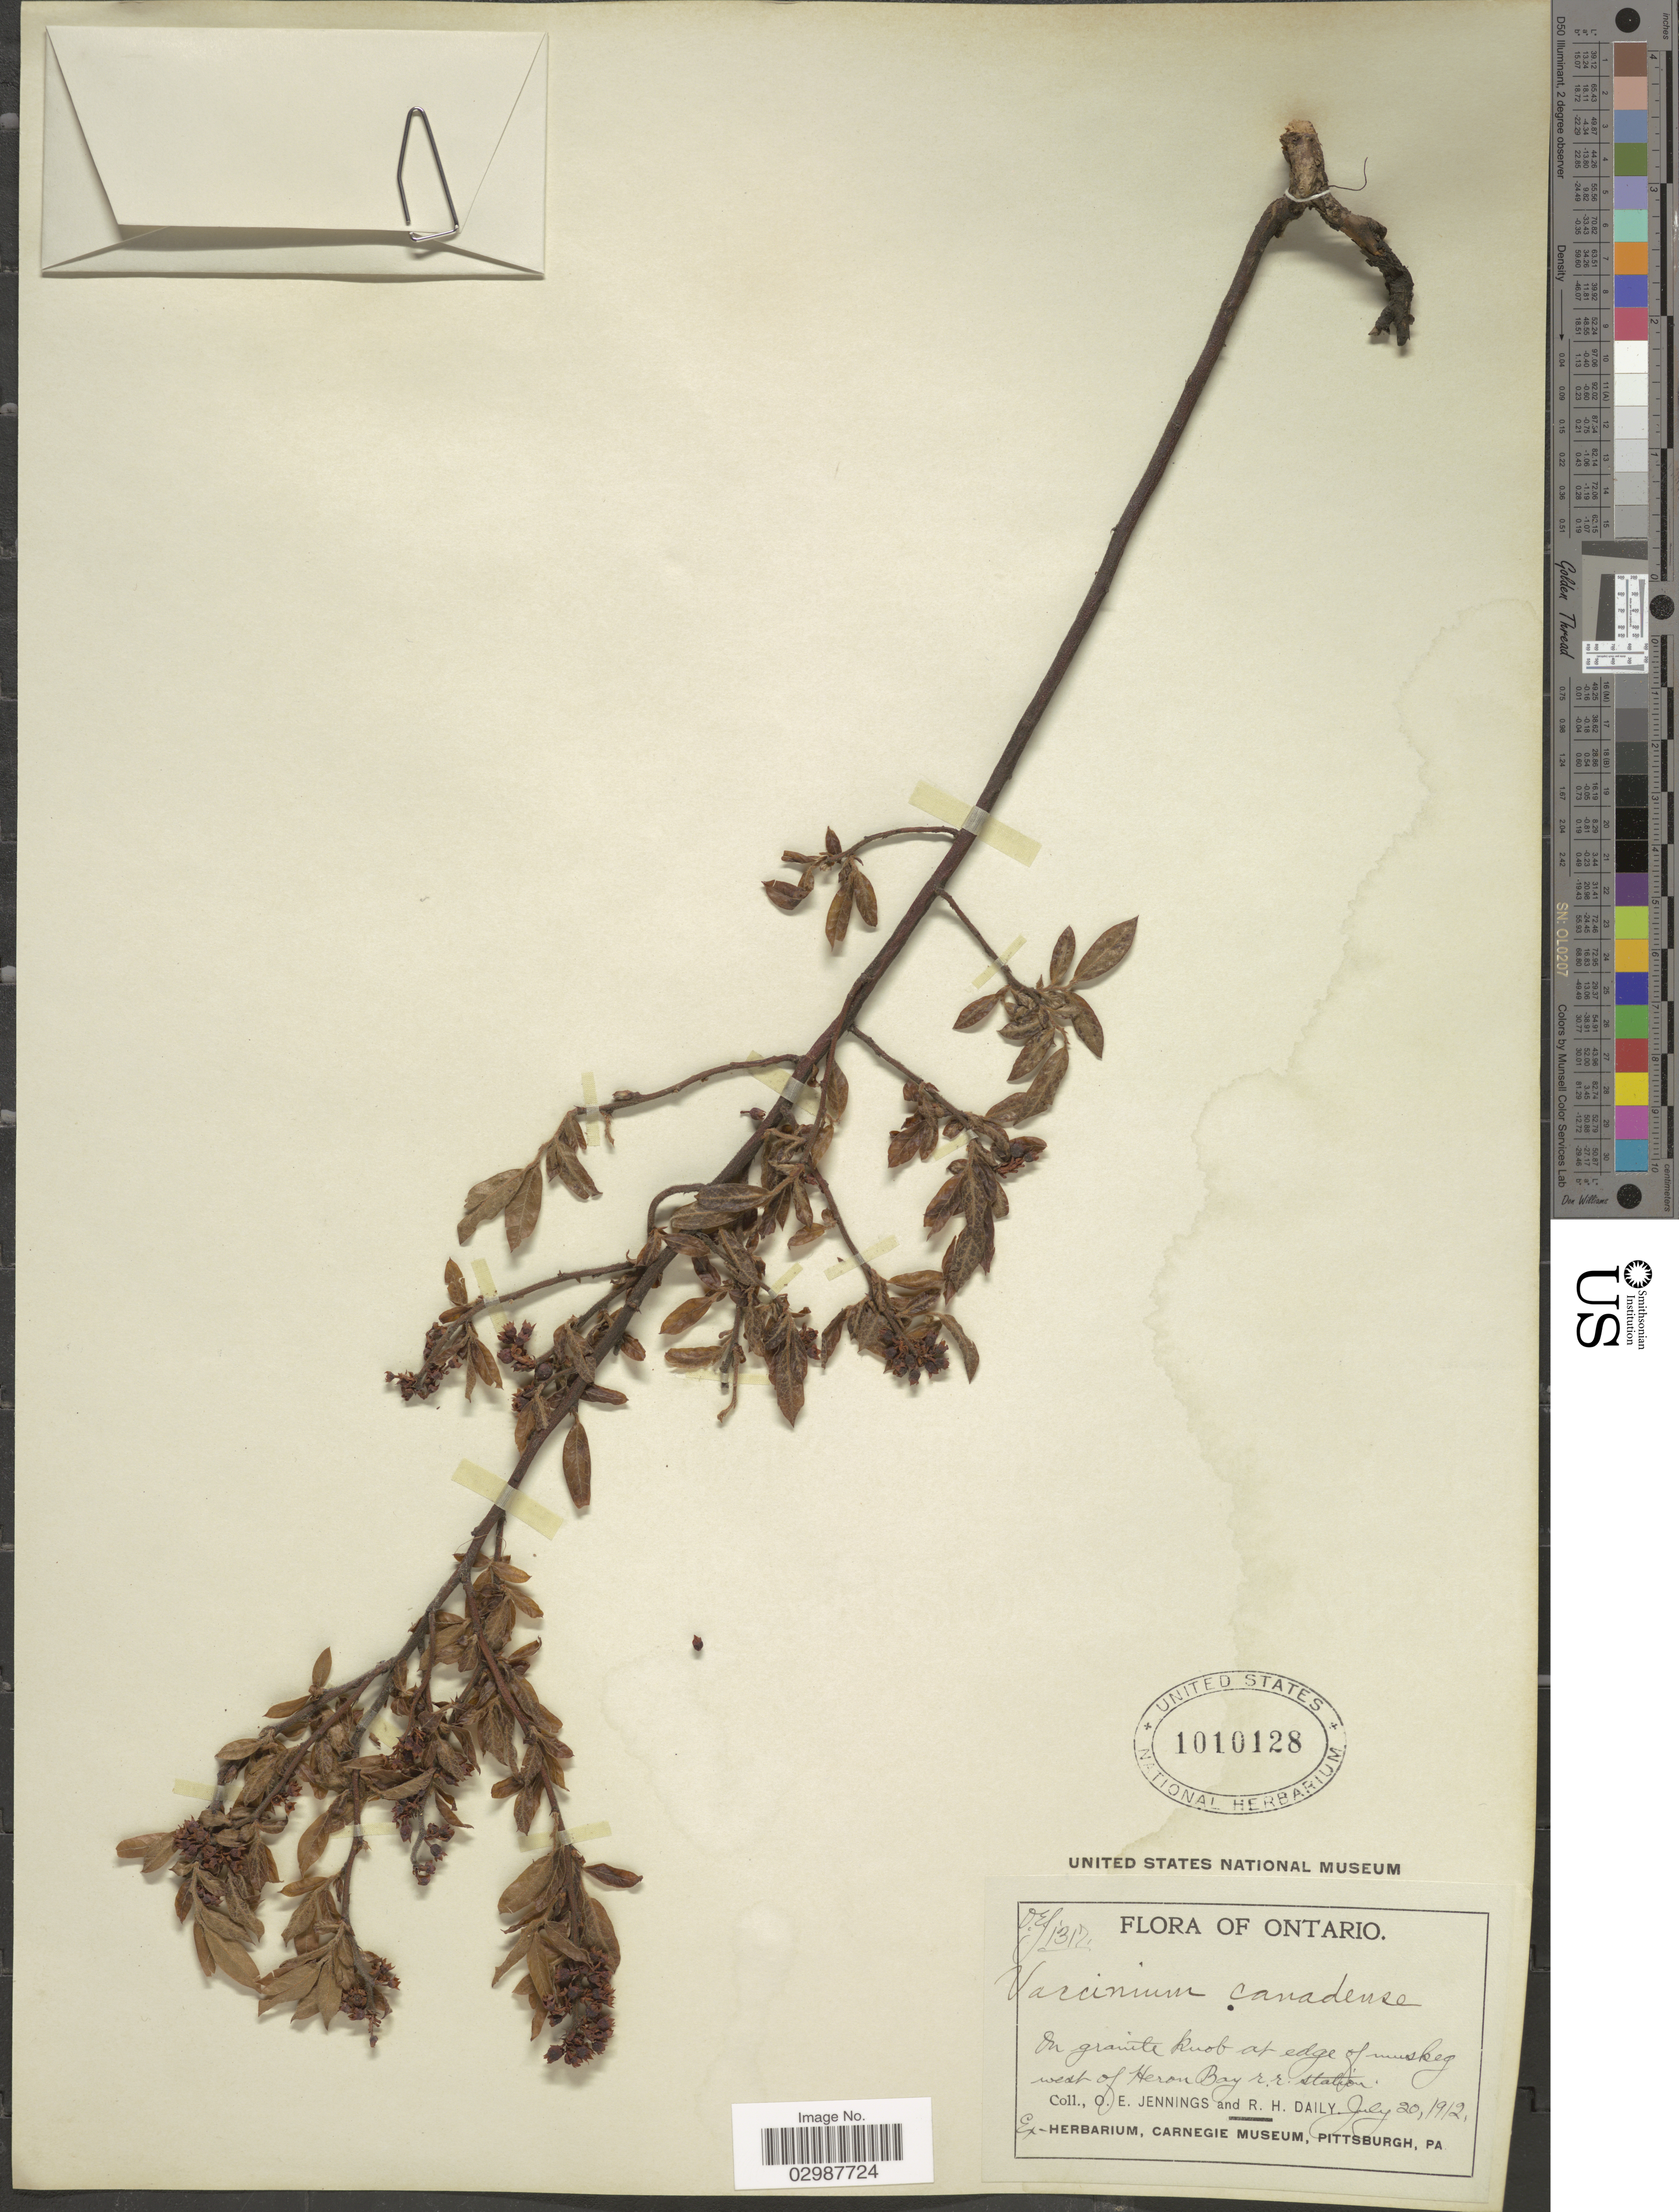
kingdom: Plantae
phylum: Tracheophyta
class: Magnoliopsida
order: Ericales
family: Ericaceae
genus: Vaccinium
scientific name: Vaccinium canadense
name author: Kalm ex Richardson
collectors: O. E. Jennings & R. Daily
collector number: O.E.J.1317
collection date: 1912-07-20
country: Canada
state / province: Ontario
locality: West of Heron Bay r. r. station.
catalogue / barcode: US 1010128